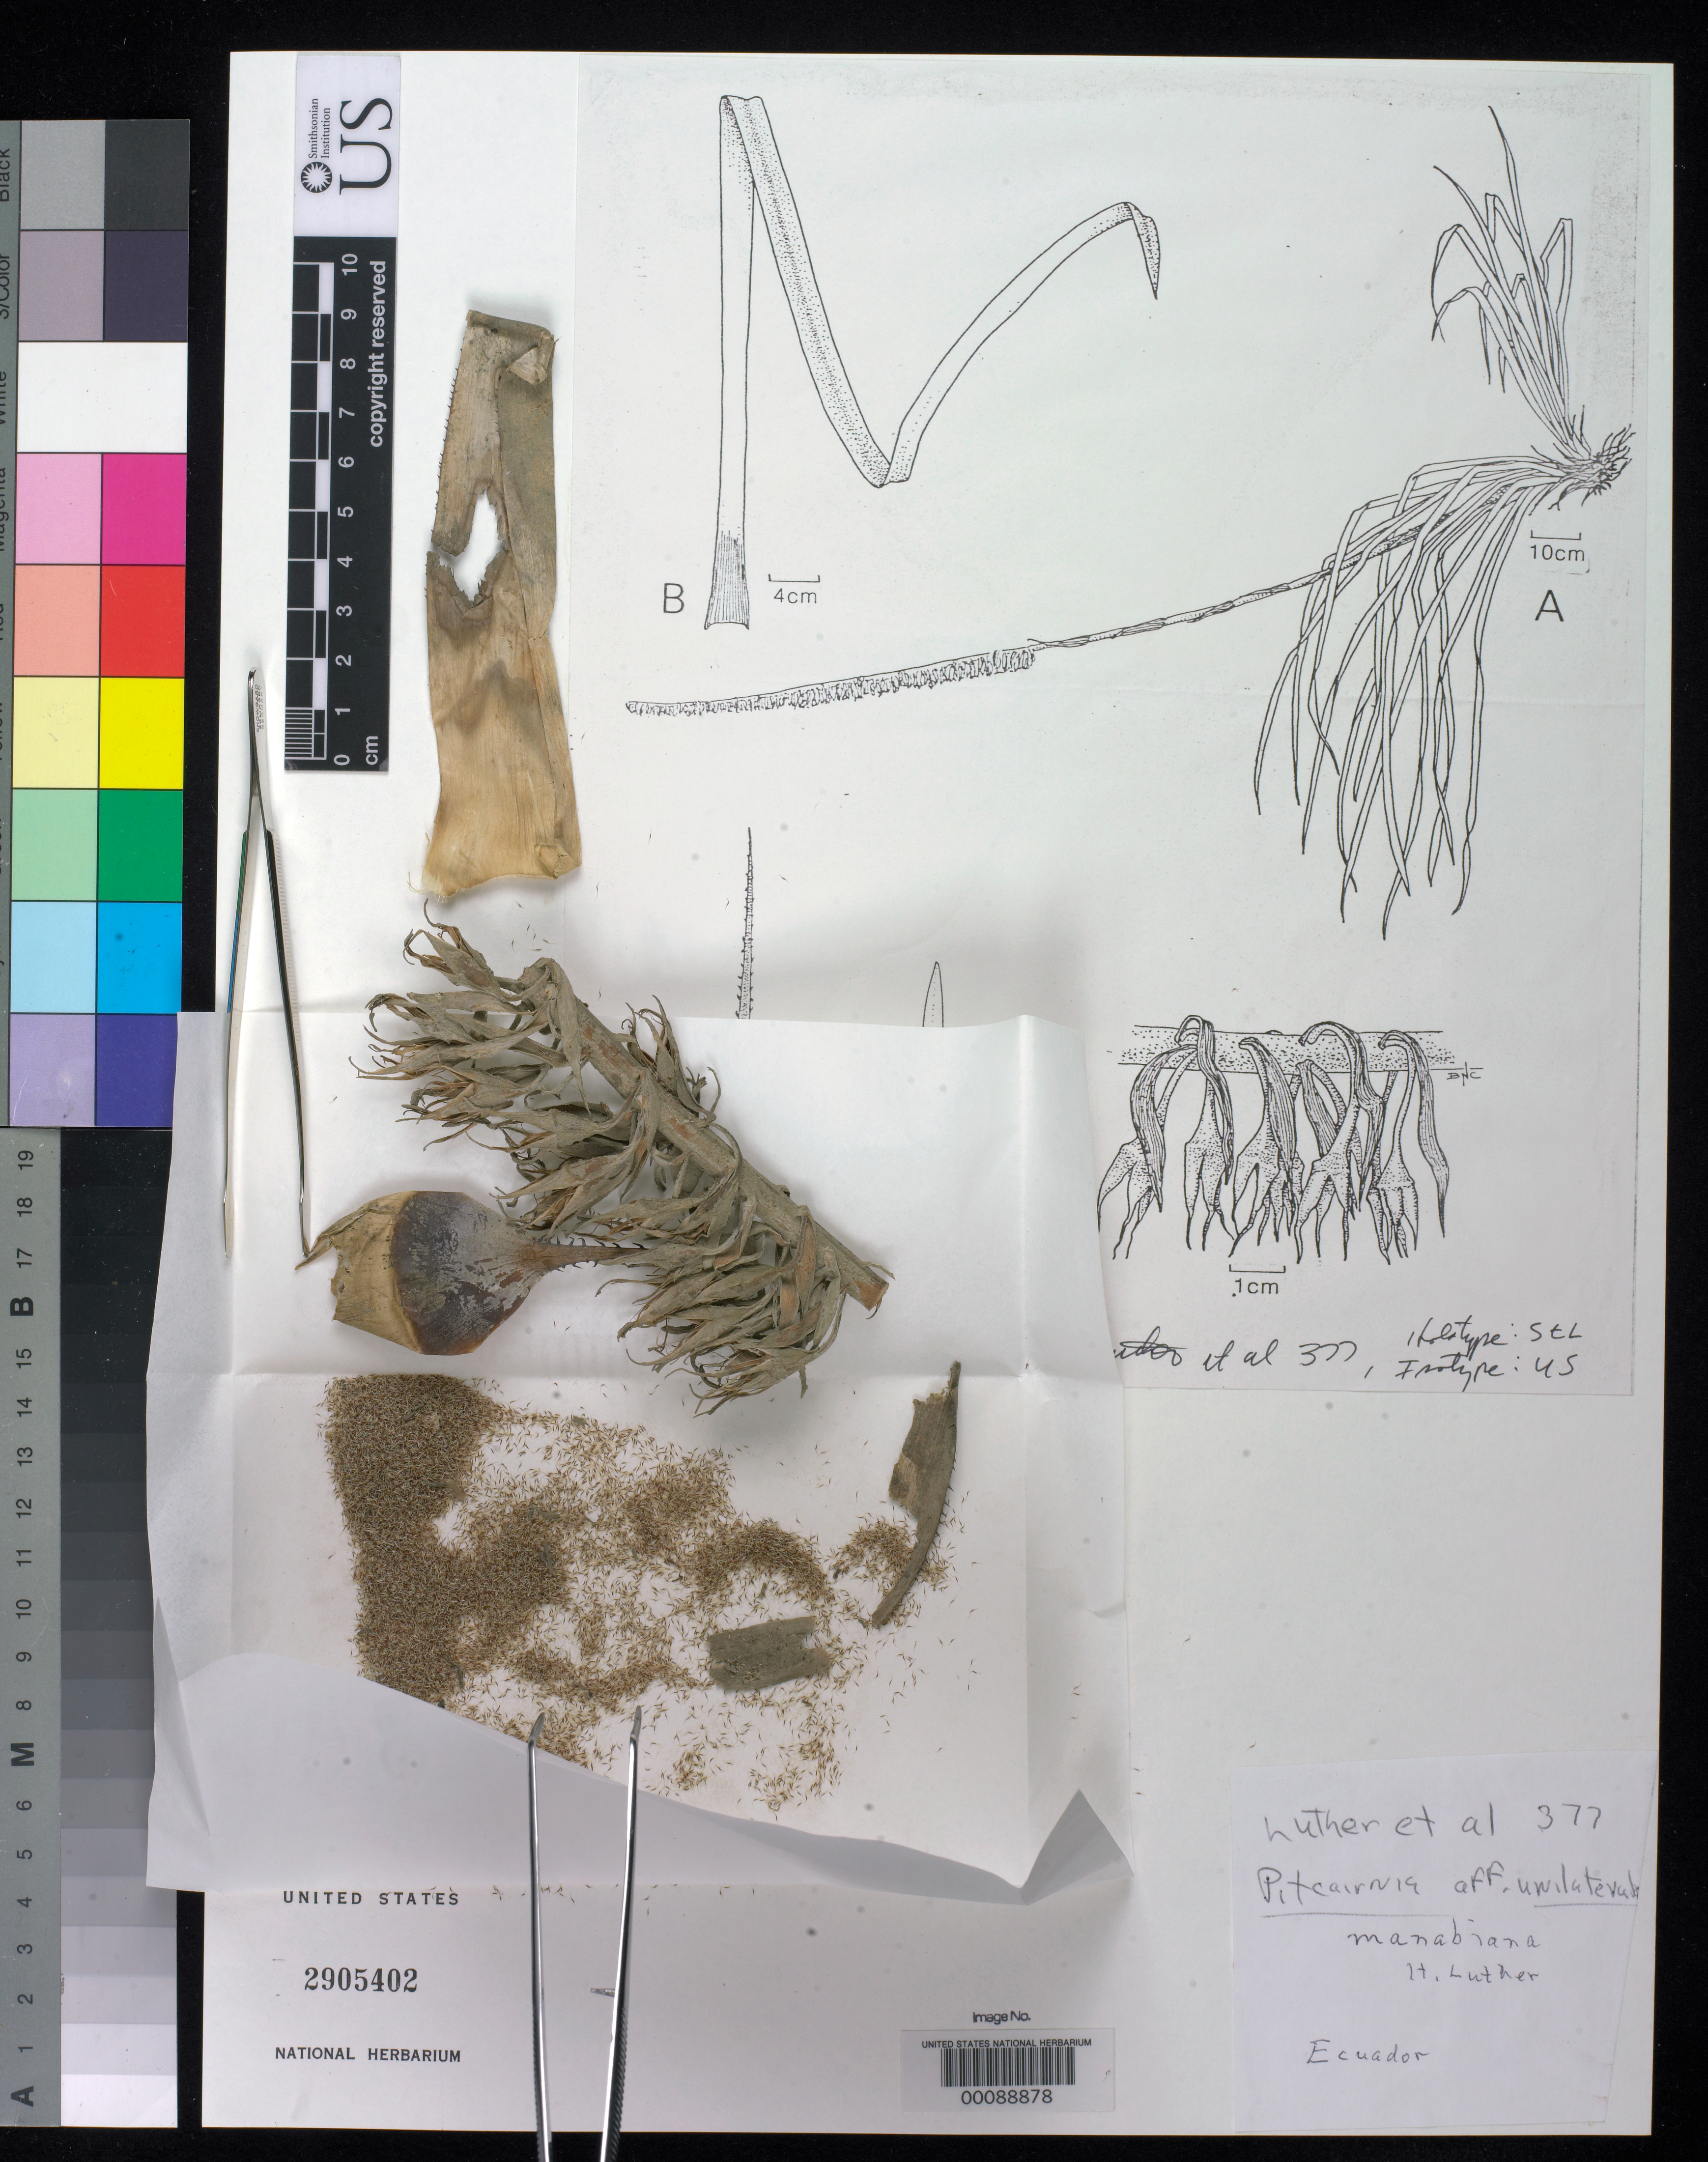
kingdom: Plantae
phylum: Tracheophyta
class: Liliopsida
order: Poales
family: Bromeliaceae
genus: Pitcairnia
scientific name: Pitcairnia manabiana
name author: H. Luther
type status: Isotype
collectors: Harry E. Luther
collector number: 377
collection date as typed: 06 Aug 1980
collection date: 1980-08-06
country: Ecuador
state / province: Manabí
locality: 64 km E of PortoViejo on road to Quevedo.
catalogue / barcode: US 2905402